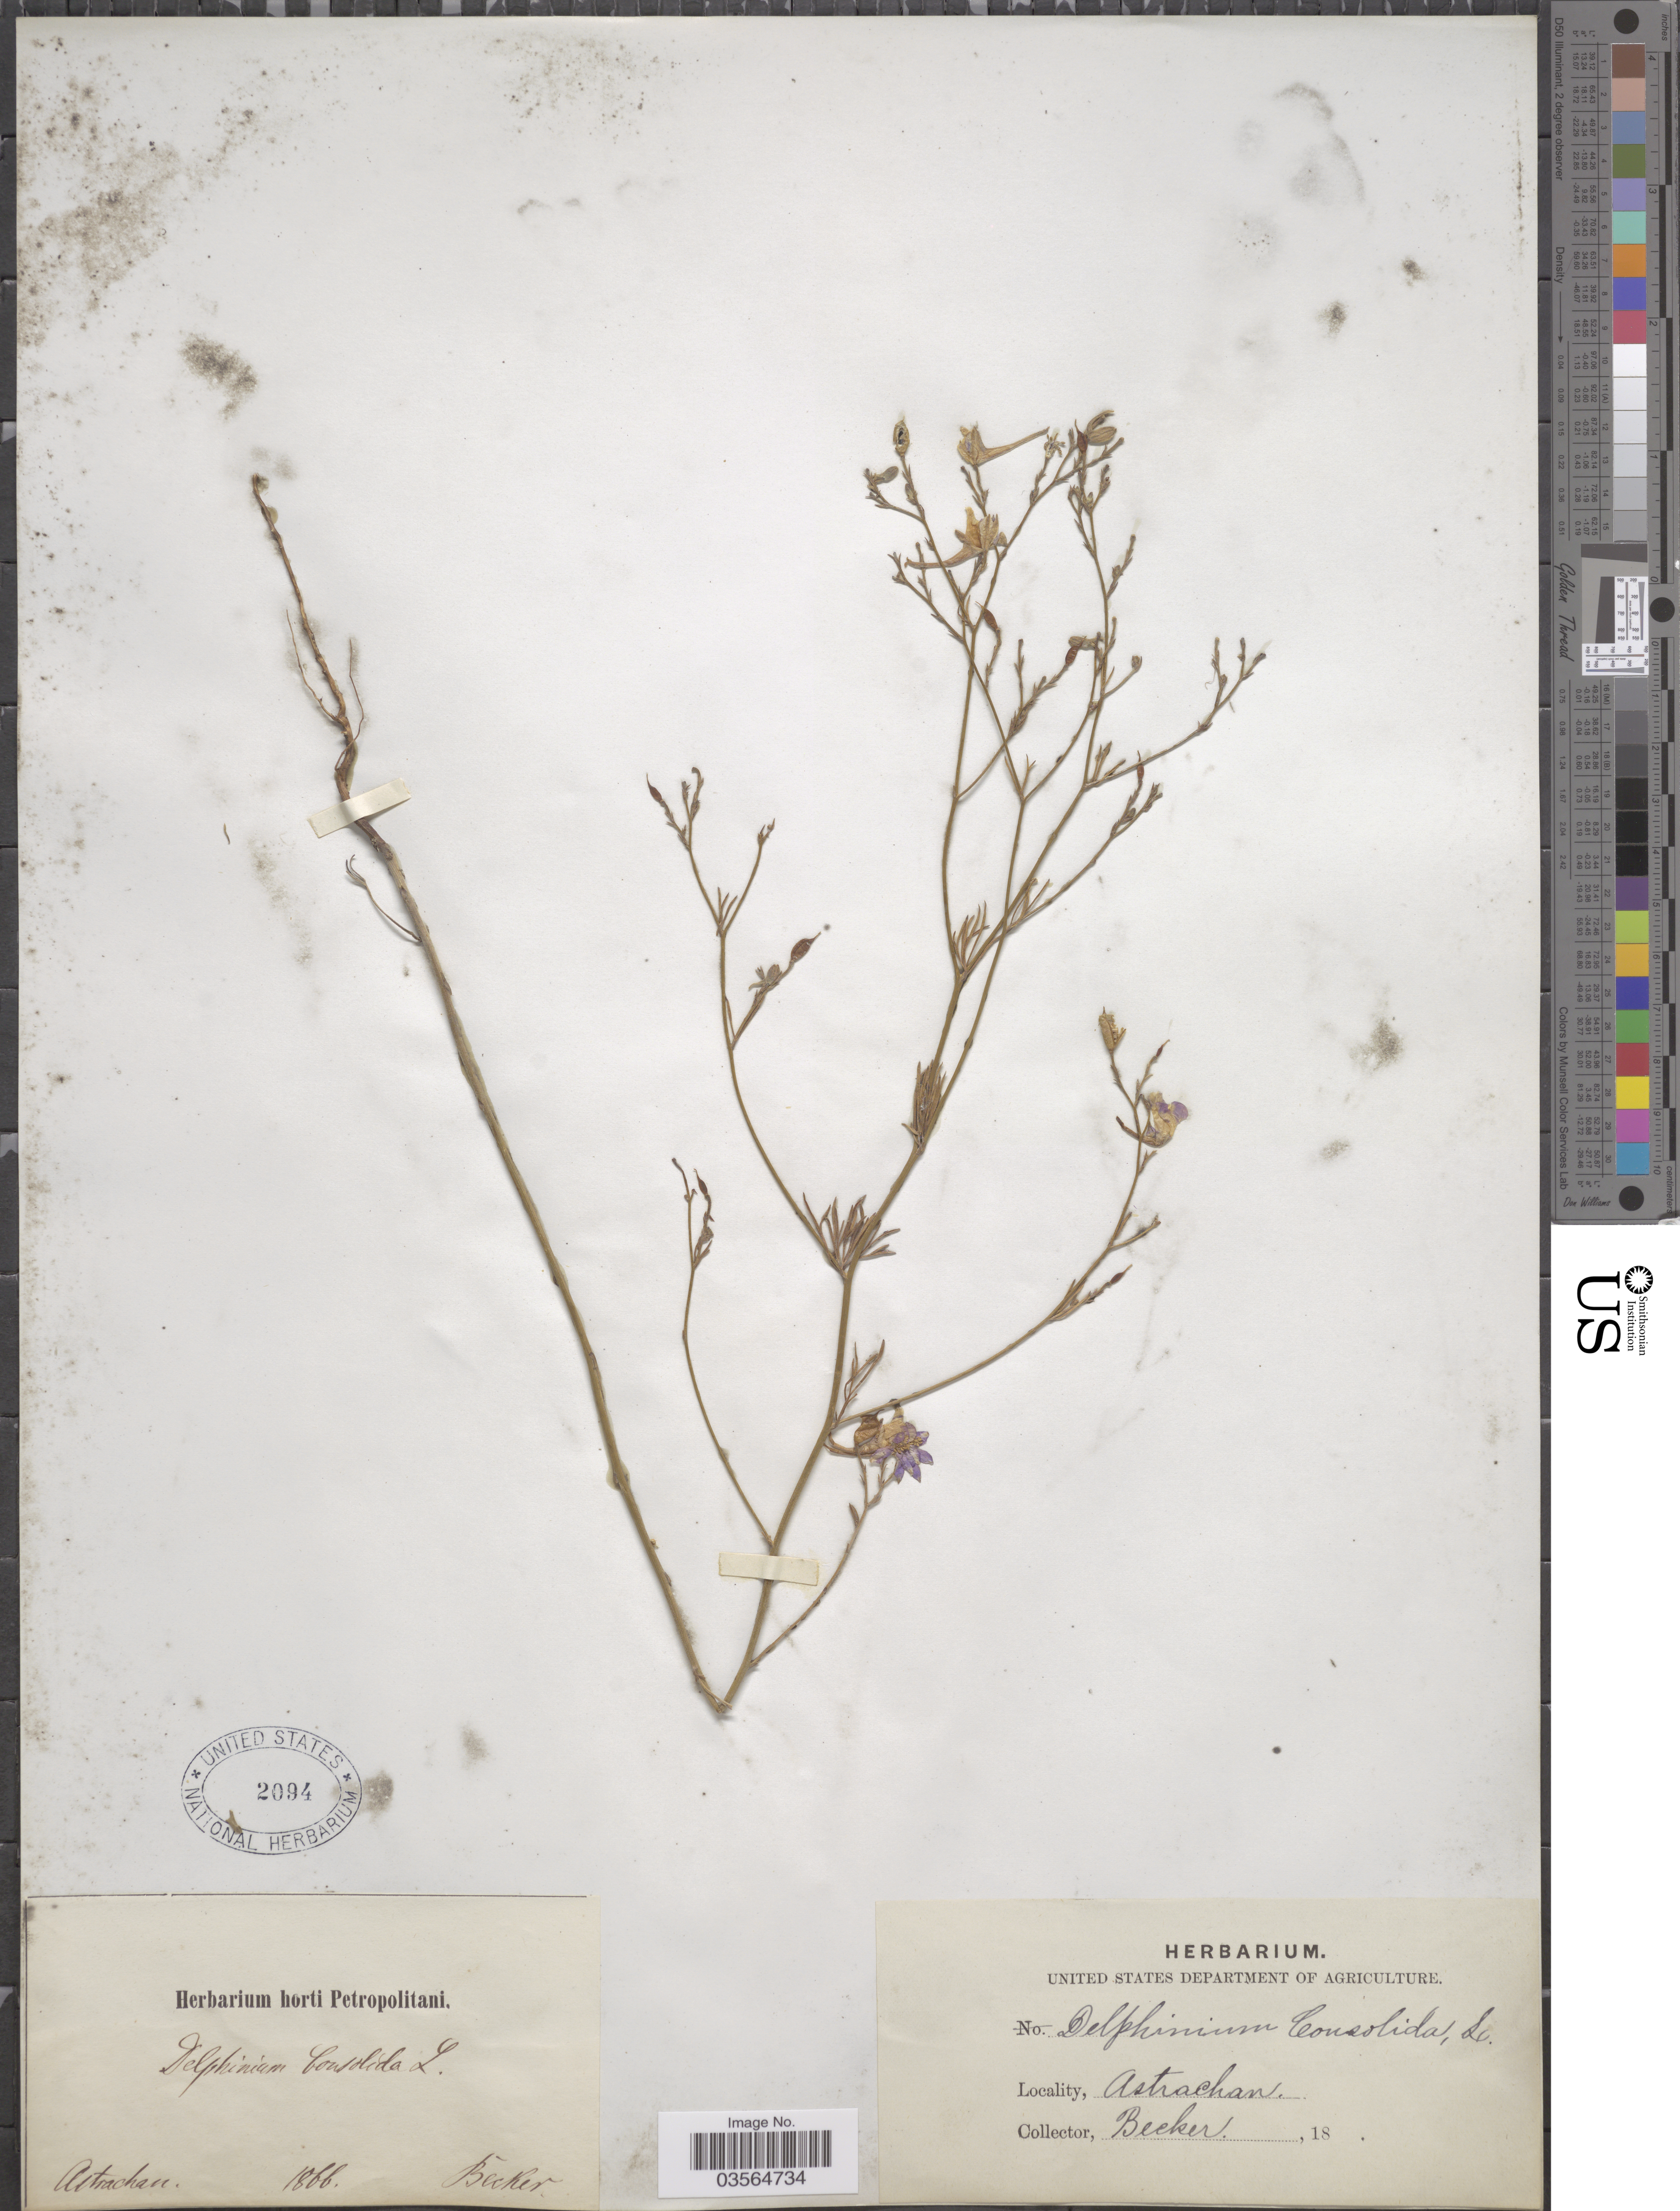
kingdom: Plantae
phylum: Tracheophyta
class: Magnoliopsida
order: Ranunculales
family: Ranunculaceae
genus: Delphinium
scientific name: Delphinium consolida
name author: L.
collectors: -. Becker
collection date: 1866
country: Russian Federation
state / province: Astrakhan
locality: Astrachan.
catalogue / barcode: US 2094